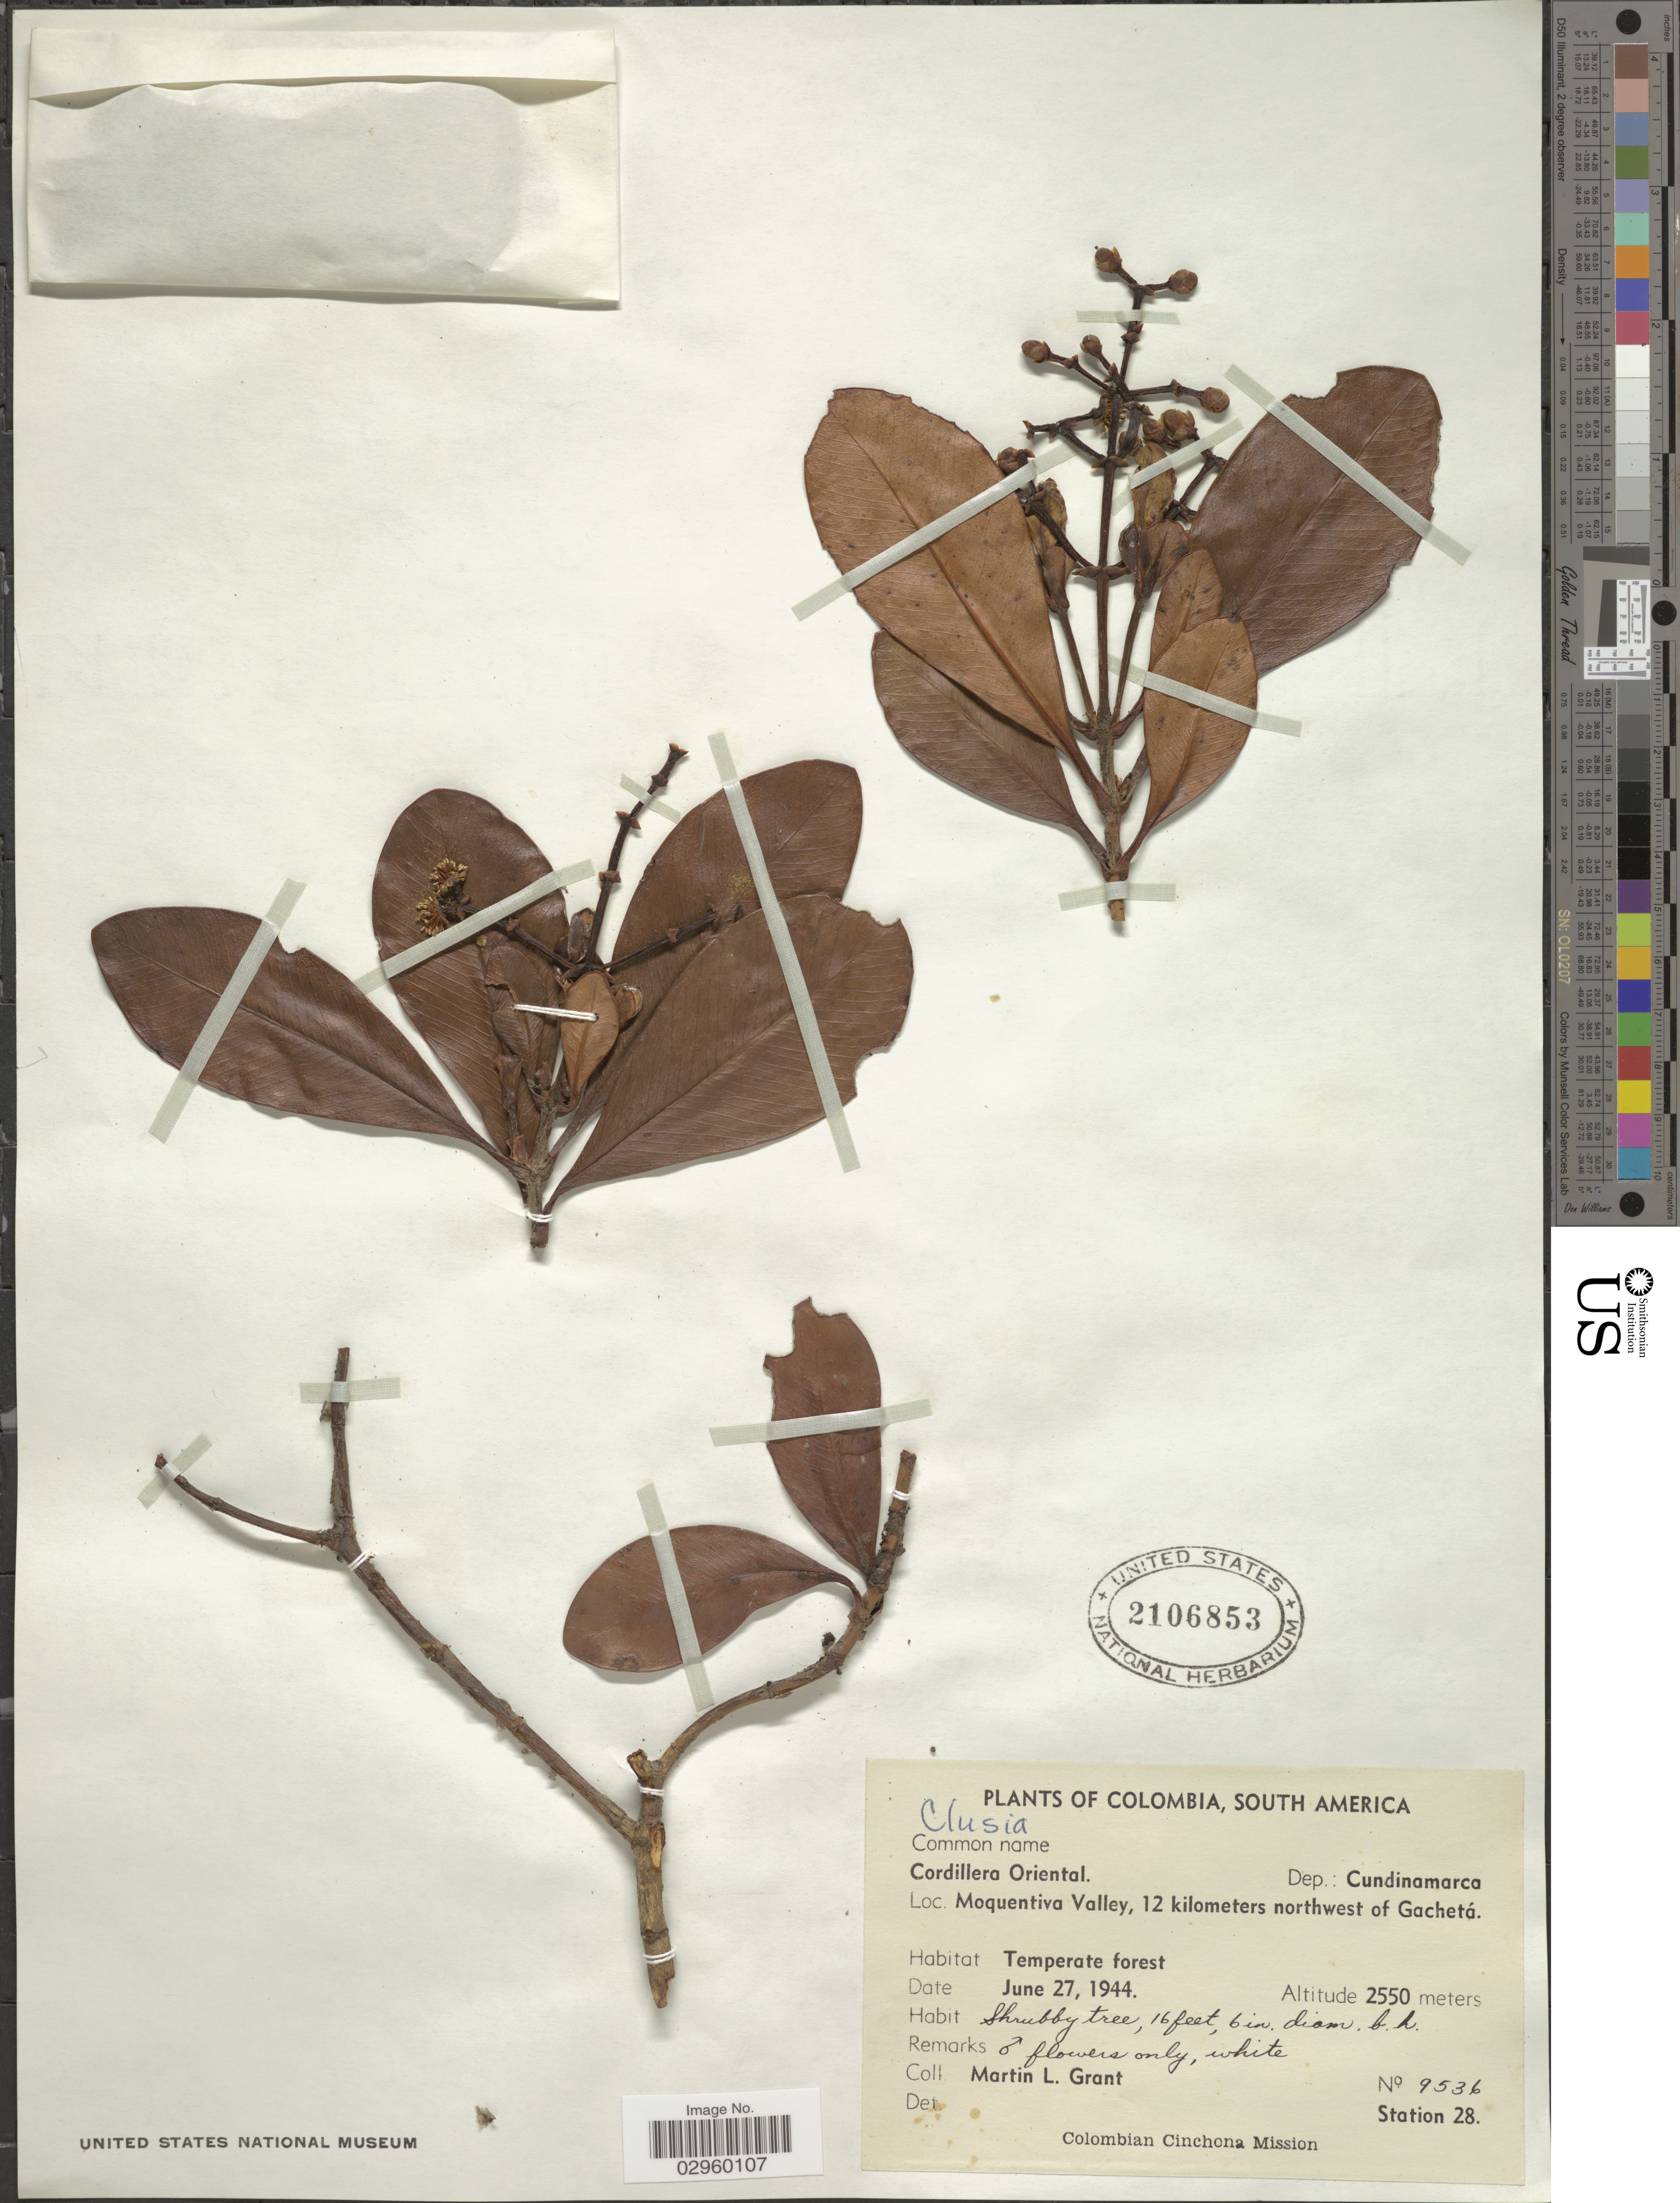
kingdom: Plantae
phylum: Tracheophyta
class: Magnoliopsida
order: Malpighiales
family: Clusiaceae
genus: Clusia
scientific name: Clusia sp.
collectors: M. L. Grant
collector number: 9536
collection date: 1944-06-27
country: Colombia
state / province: Cundinamarca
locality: Cordillera Oriental, Dep.: Cundinamarca, Moquentiva Valley, 12 kilometers northwest of Gachetá, Station 28.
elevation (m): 2550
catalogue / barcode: US 2106853